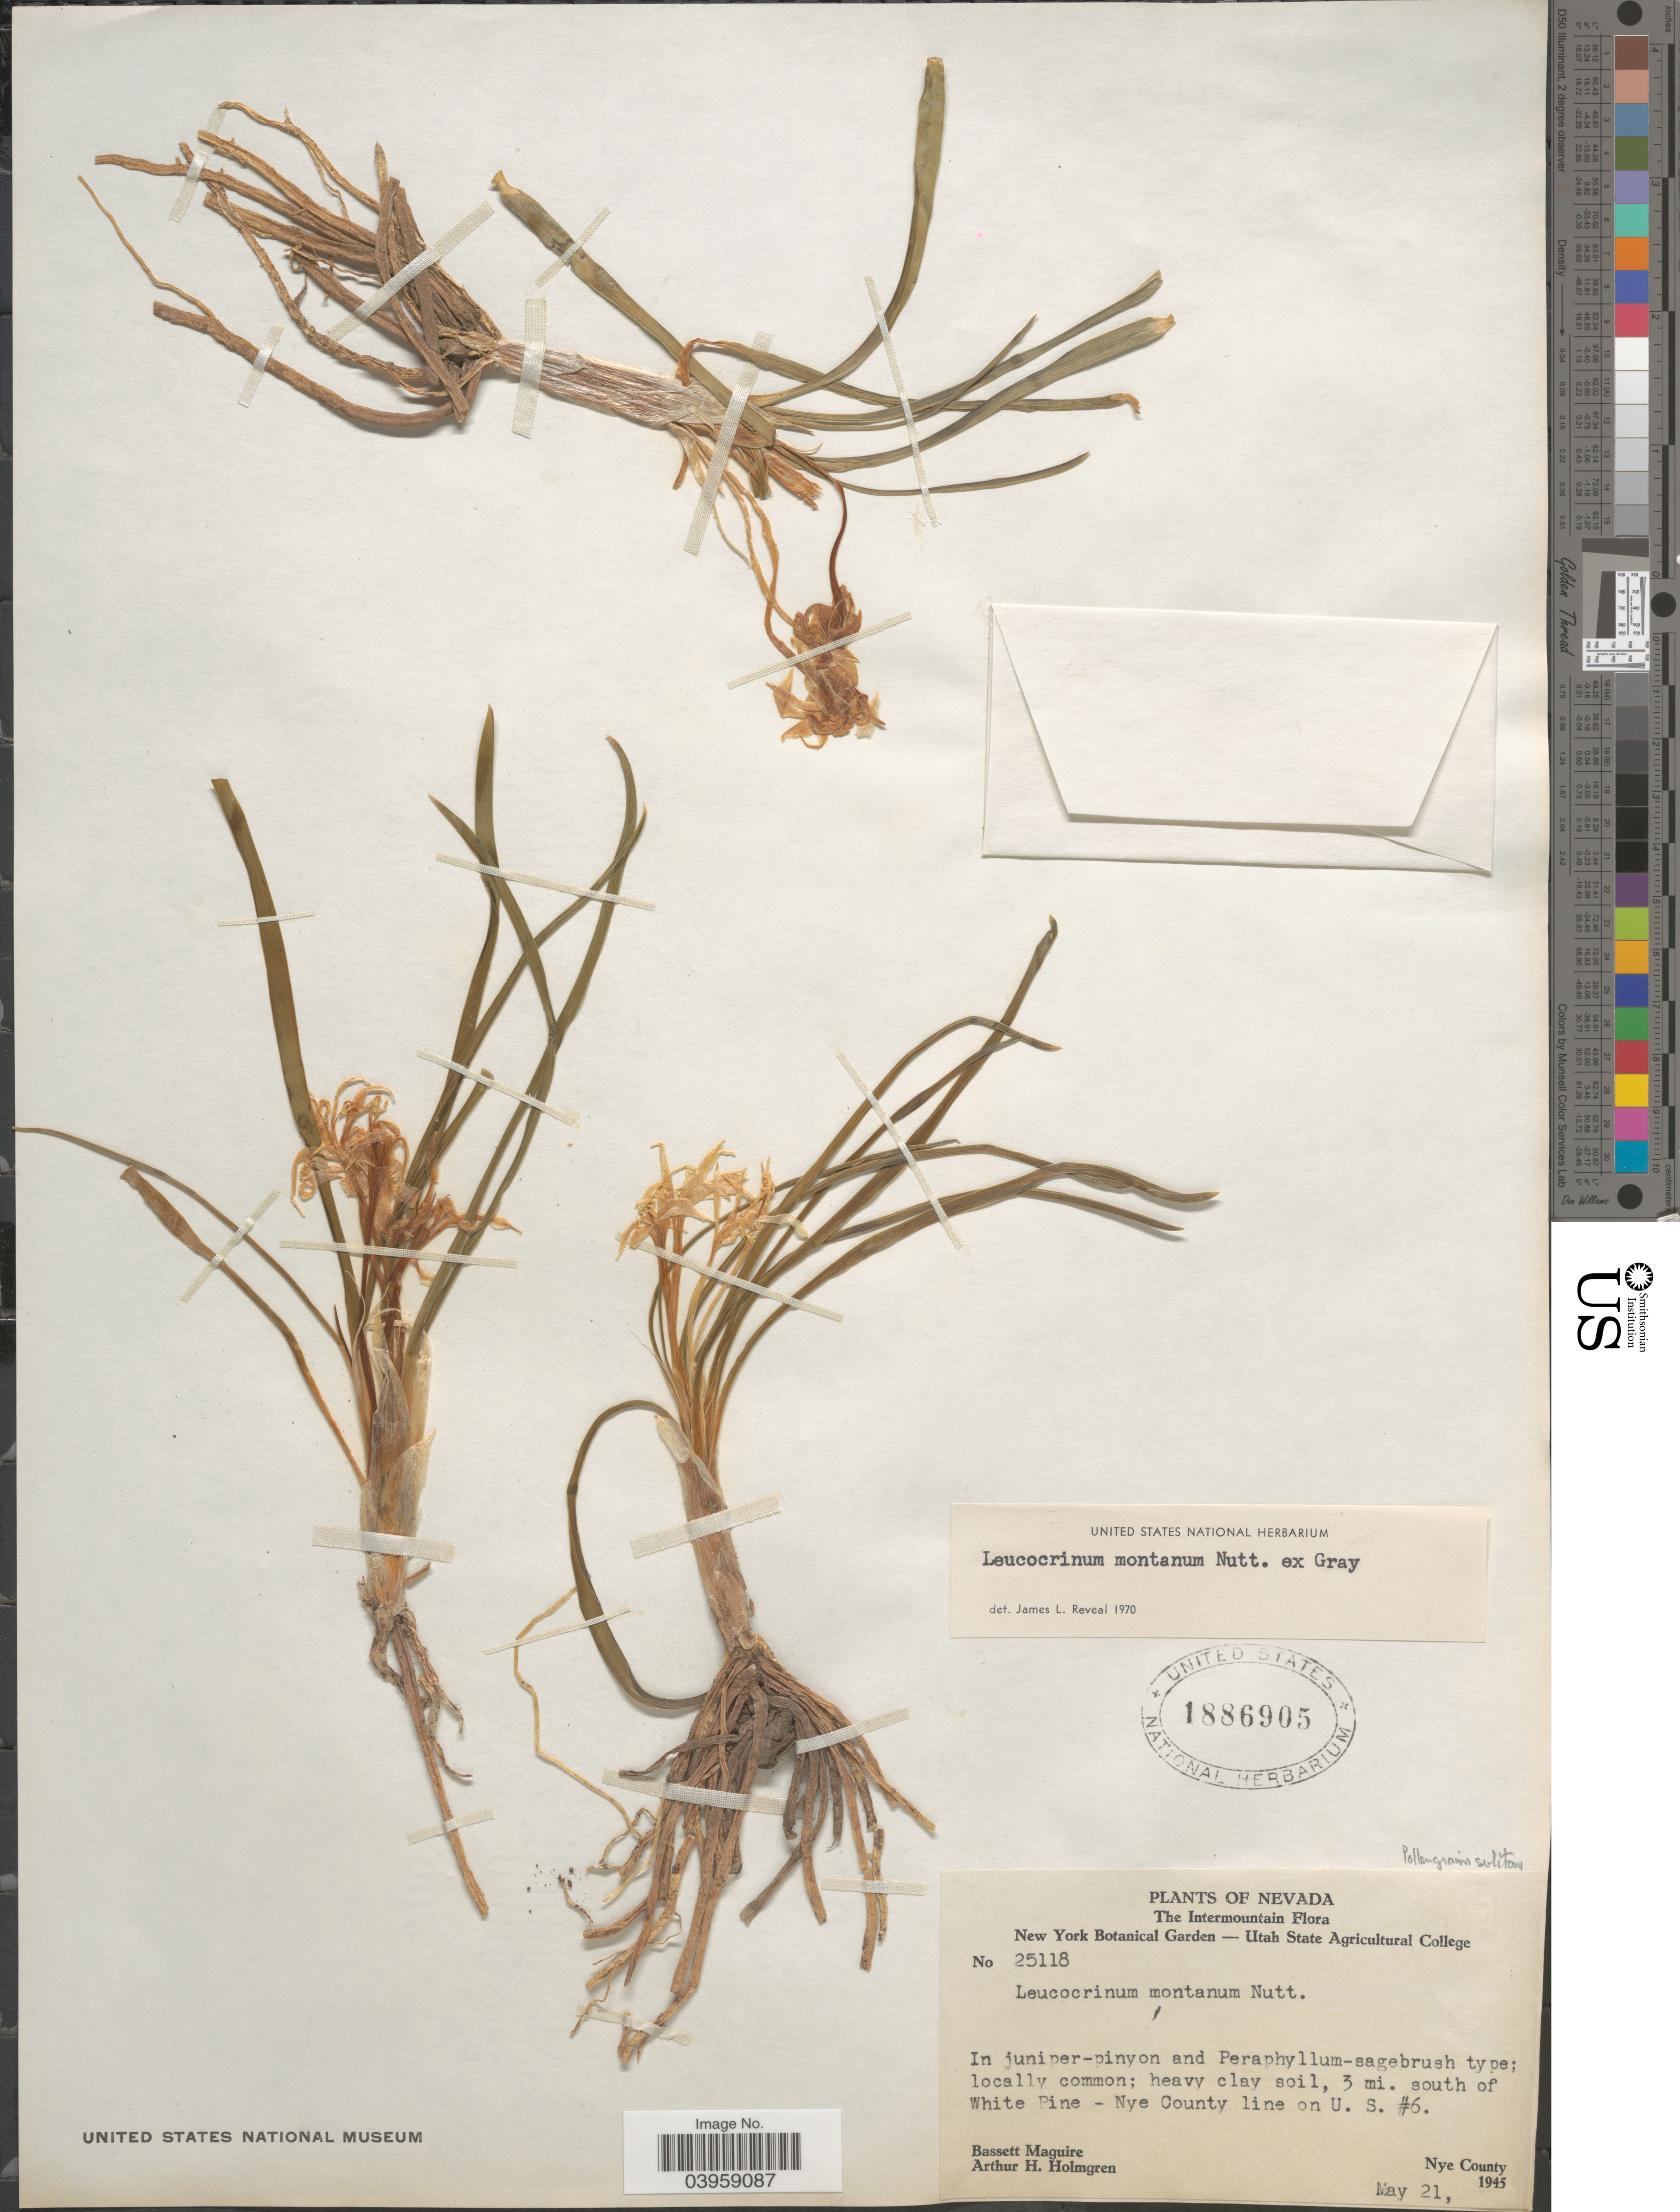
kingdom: Plantae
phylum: Tracheophyta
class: Liliopsida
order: Asparagales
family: Asparagaceae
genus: Leucocrinum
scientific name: Leucocrinum montanum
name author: Nutt.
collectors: B. Maguire & A. H. Holmgren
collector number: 25118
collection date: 1945-05-21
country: United States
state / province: Nevada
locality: The Intermountain. 3 mi. south of White Pine - Nye County line on U. S. #6. Nye County.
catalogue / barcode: US 1886905